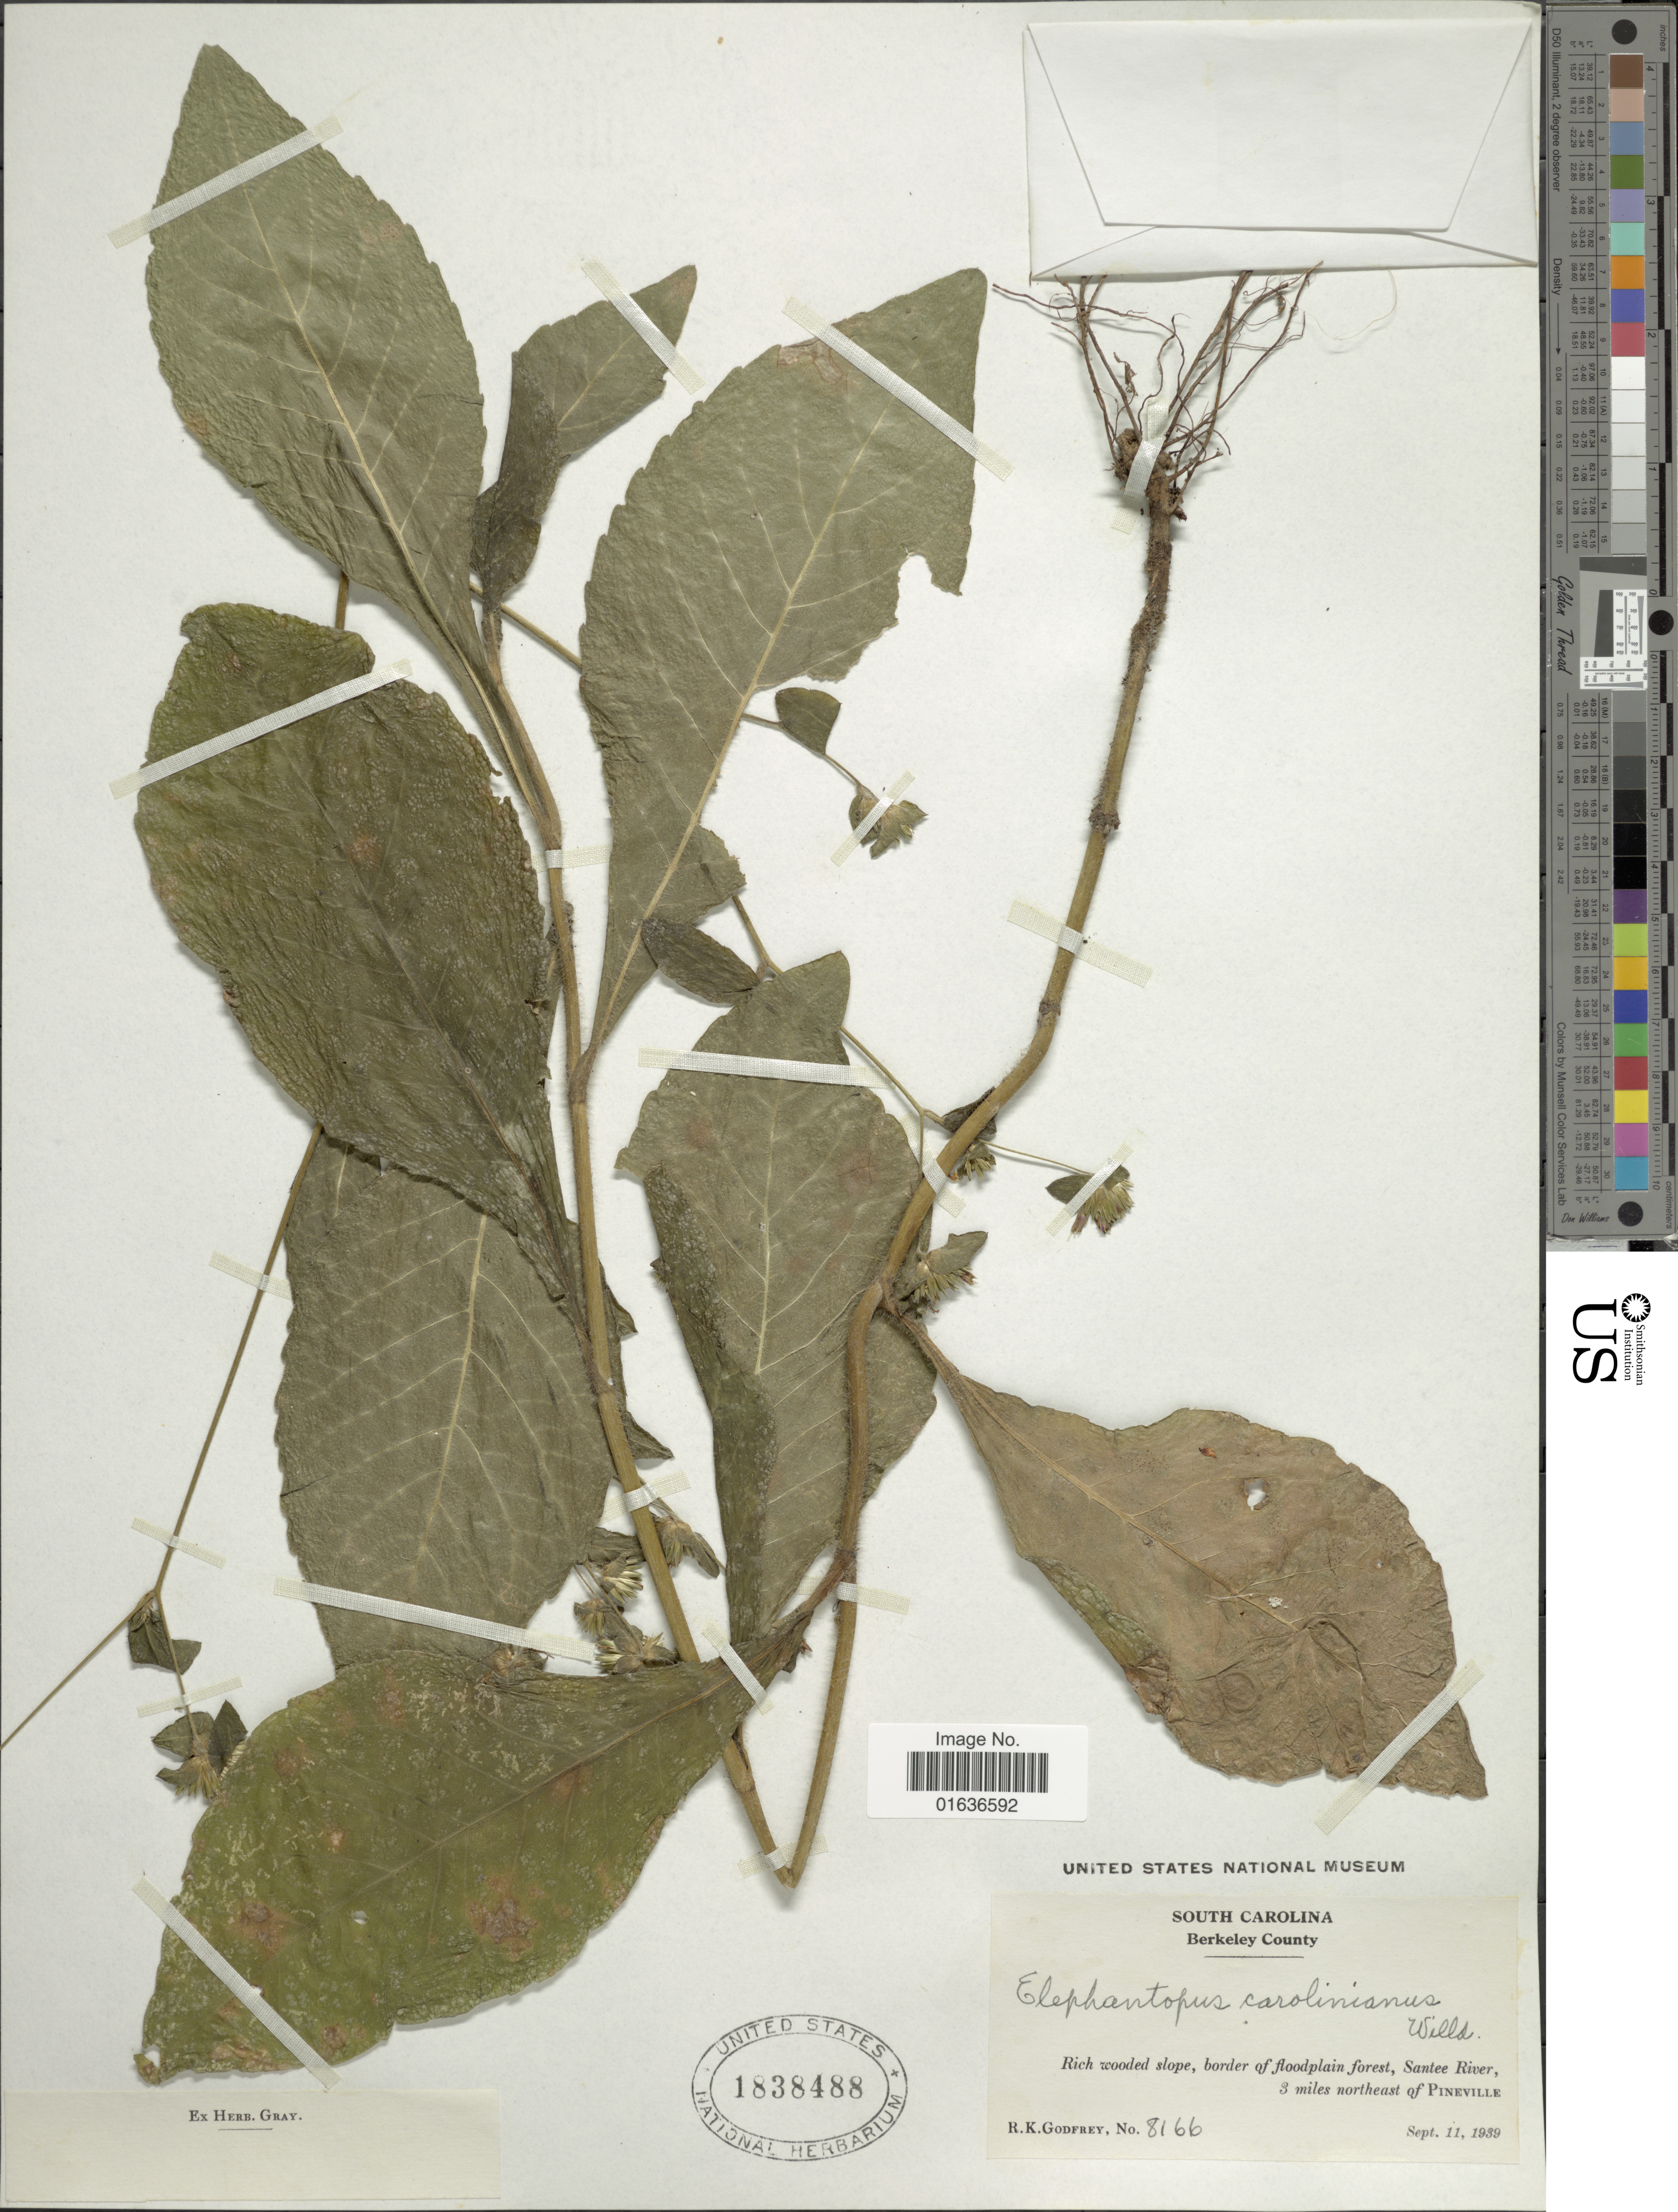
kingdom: Plantae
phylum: Tracheophyta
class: Magnoliopsida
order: Asterales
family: Asteraceae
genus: Elephantopus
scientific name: Elephantopus carolinianus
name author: Raeusch.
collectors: R. K. Godfrey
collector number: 8166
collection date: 1939-09-11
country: United States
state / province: South Carolina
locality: Berkeley County, Rich wooded slope, border of floodplain forest, Santee River, 3 miles northeast of Pineville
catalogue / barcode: US 1838488